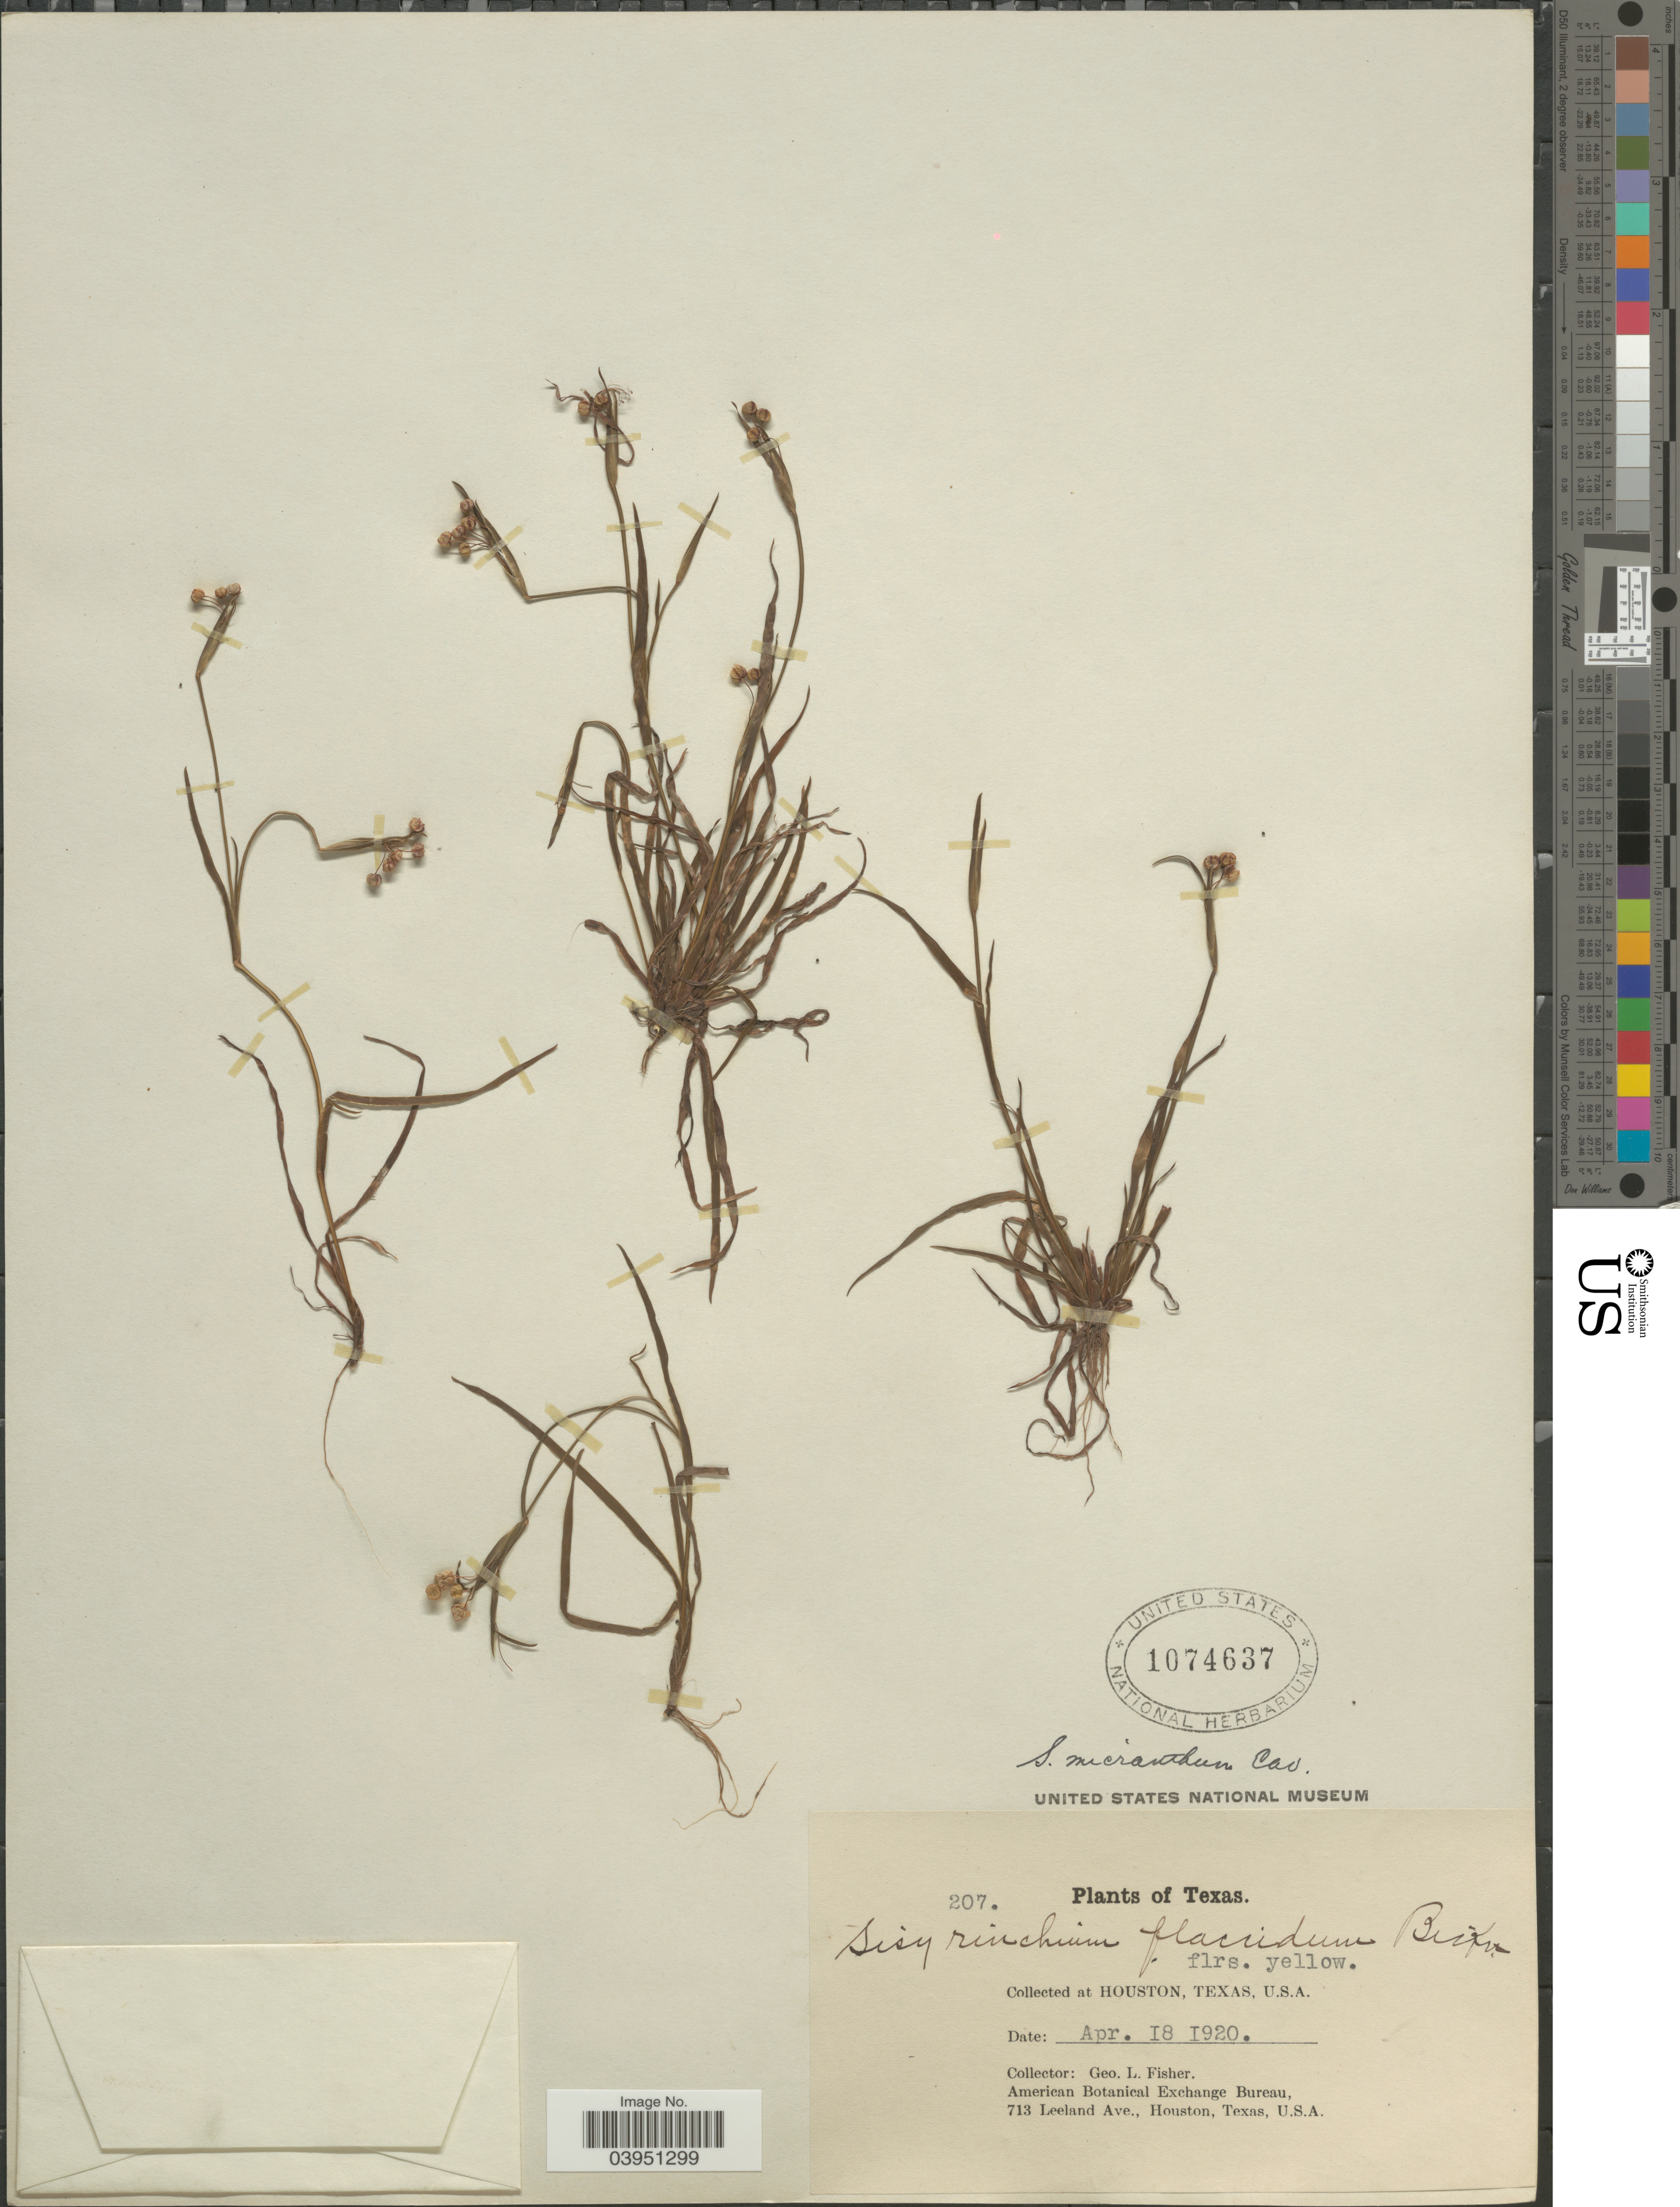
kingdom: Plantae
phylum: Tracheophyta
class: Liliopsida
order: Asparagales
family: Iridaceae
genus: Sisyrinchium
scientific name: Sisyrinchium micranthum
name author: Cav.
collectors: G. L. Fisher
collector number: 207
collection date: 1920-04-18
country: United States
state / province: Texas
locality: Houston.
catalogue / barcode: US 1074637